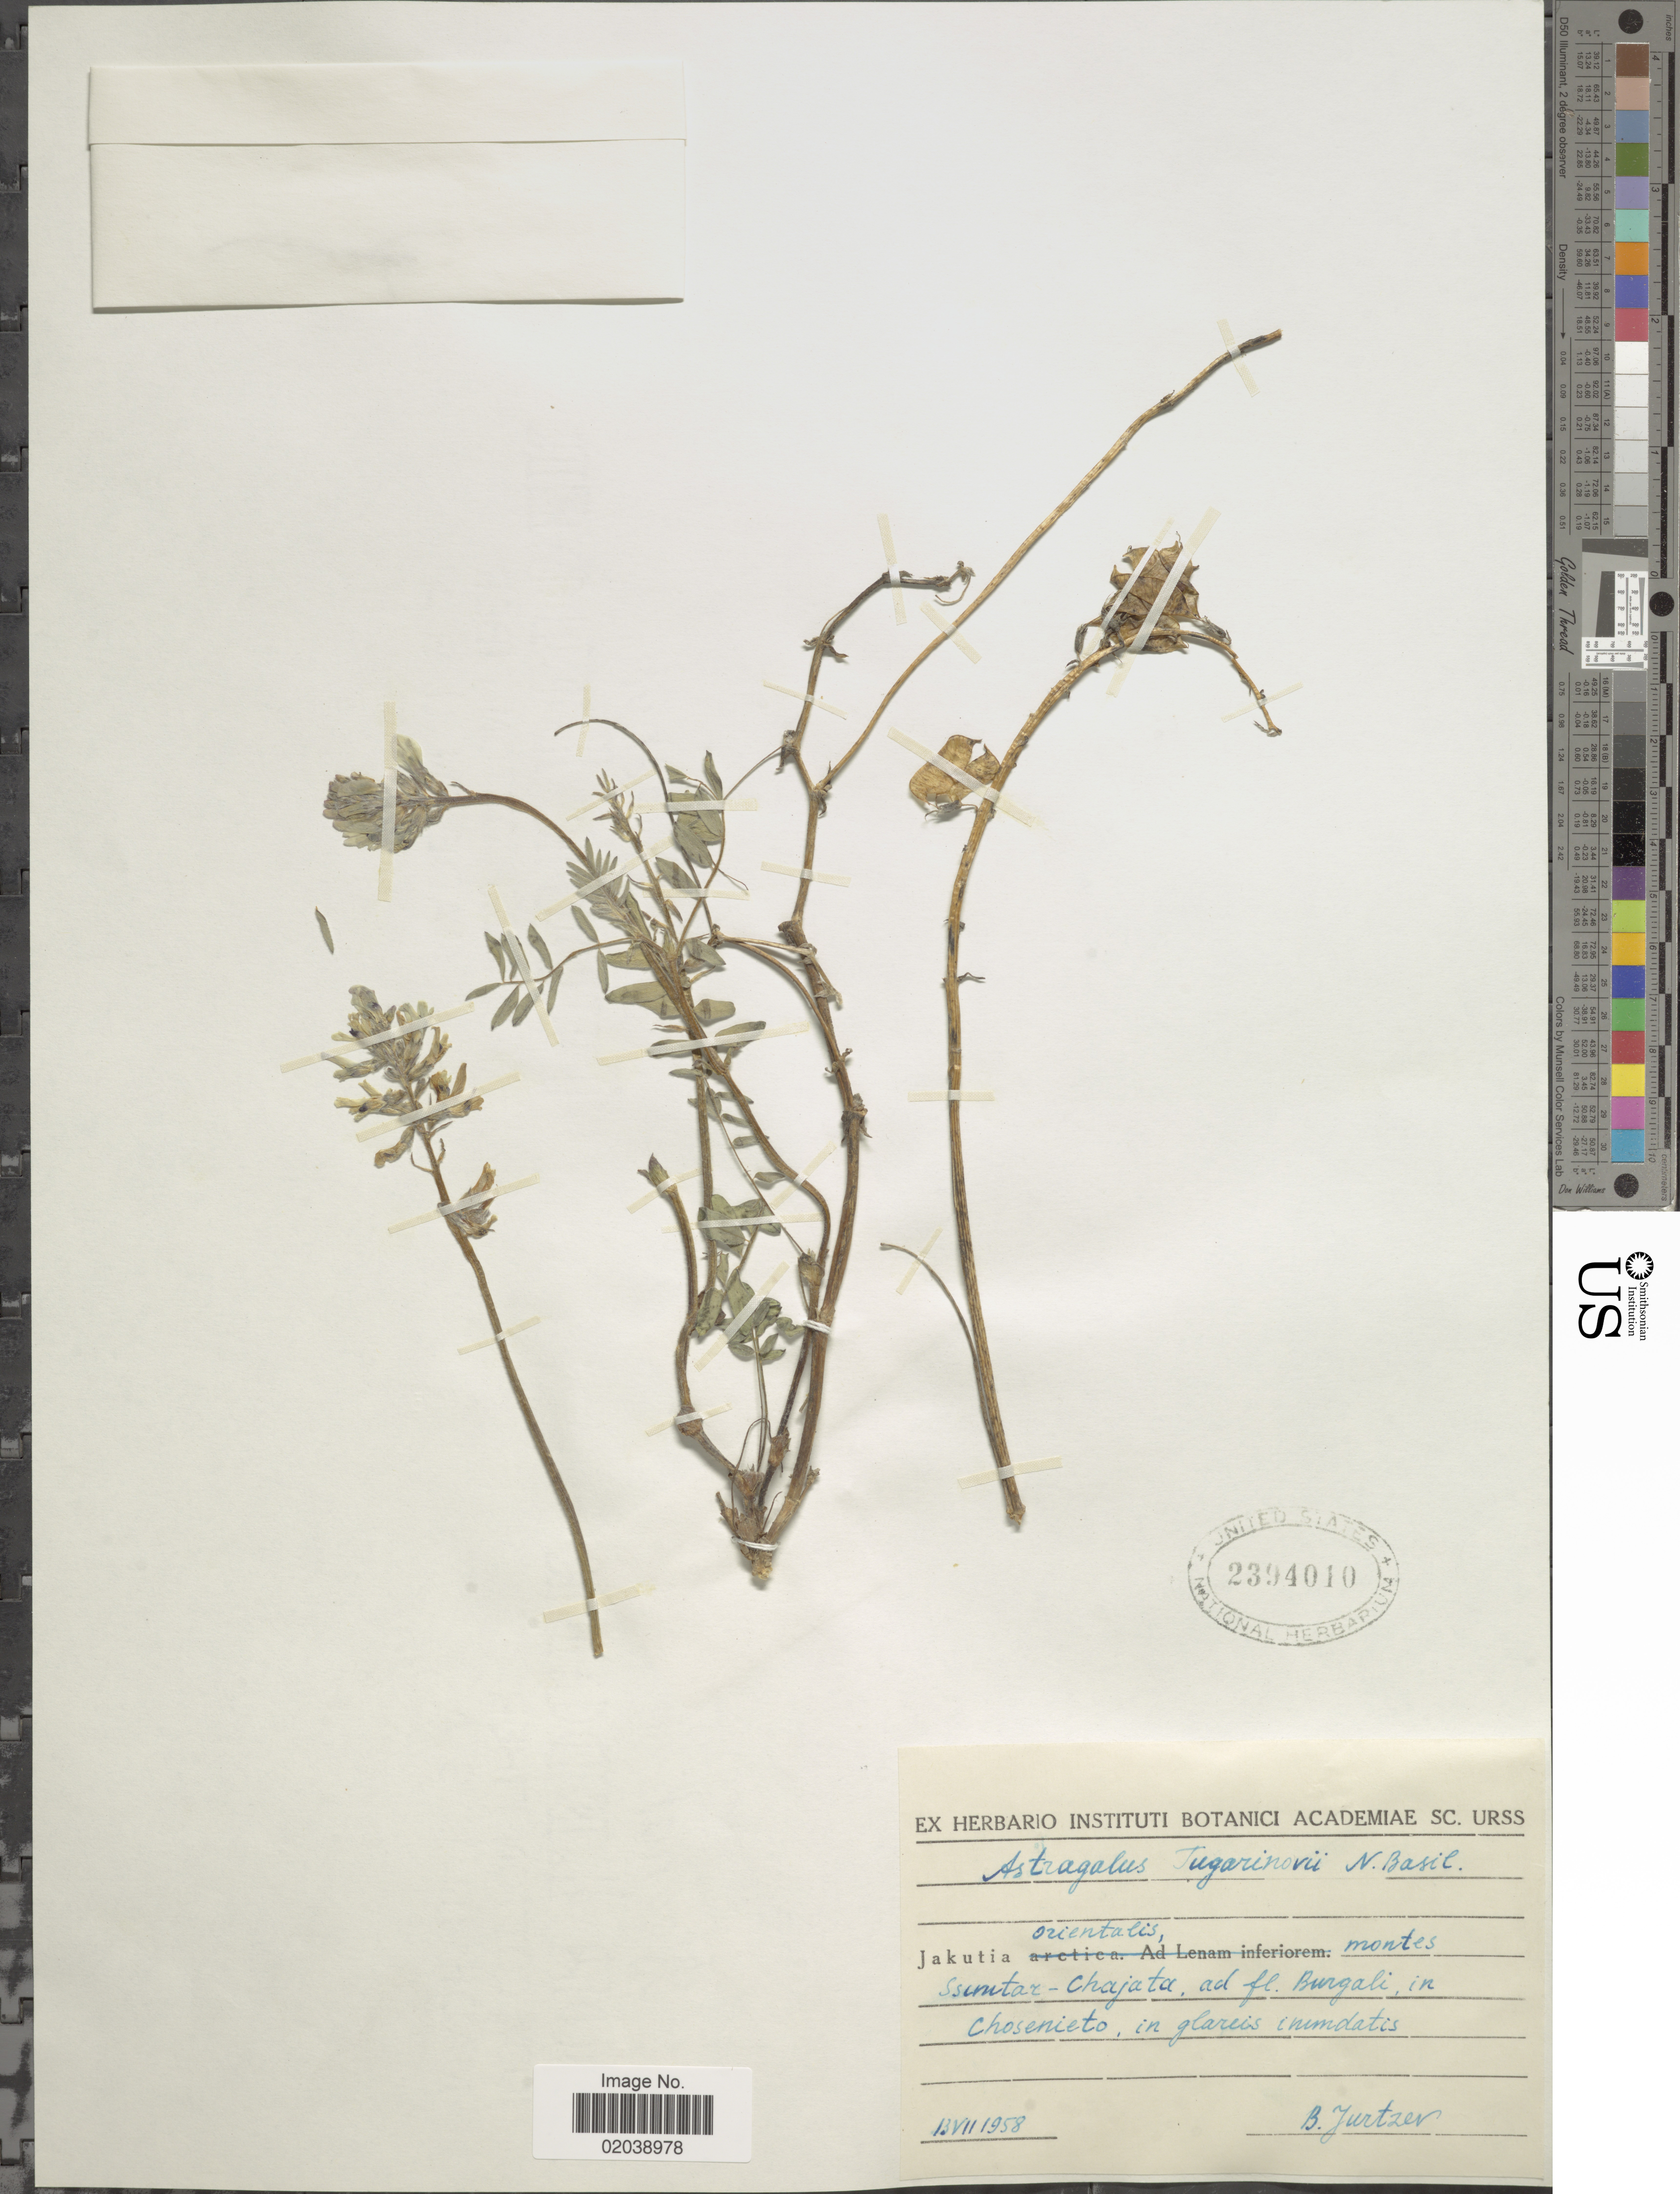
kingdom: Plantae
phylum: Tracheophyta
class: Magnoliopsida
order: Fabales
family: Fabaceae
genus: Astragalus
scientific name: Astragalus tugarinovii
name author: Basilevskaja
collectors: B. A. Jurtzev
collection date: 1858-07-13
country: Russian Federation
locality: Jakutia Orientalis, montes Scimtar-chajata, ad fl. Bungali, in chosenieto, in glareis inundates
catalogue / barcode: US 2394010